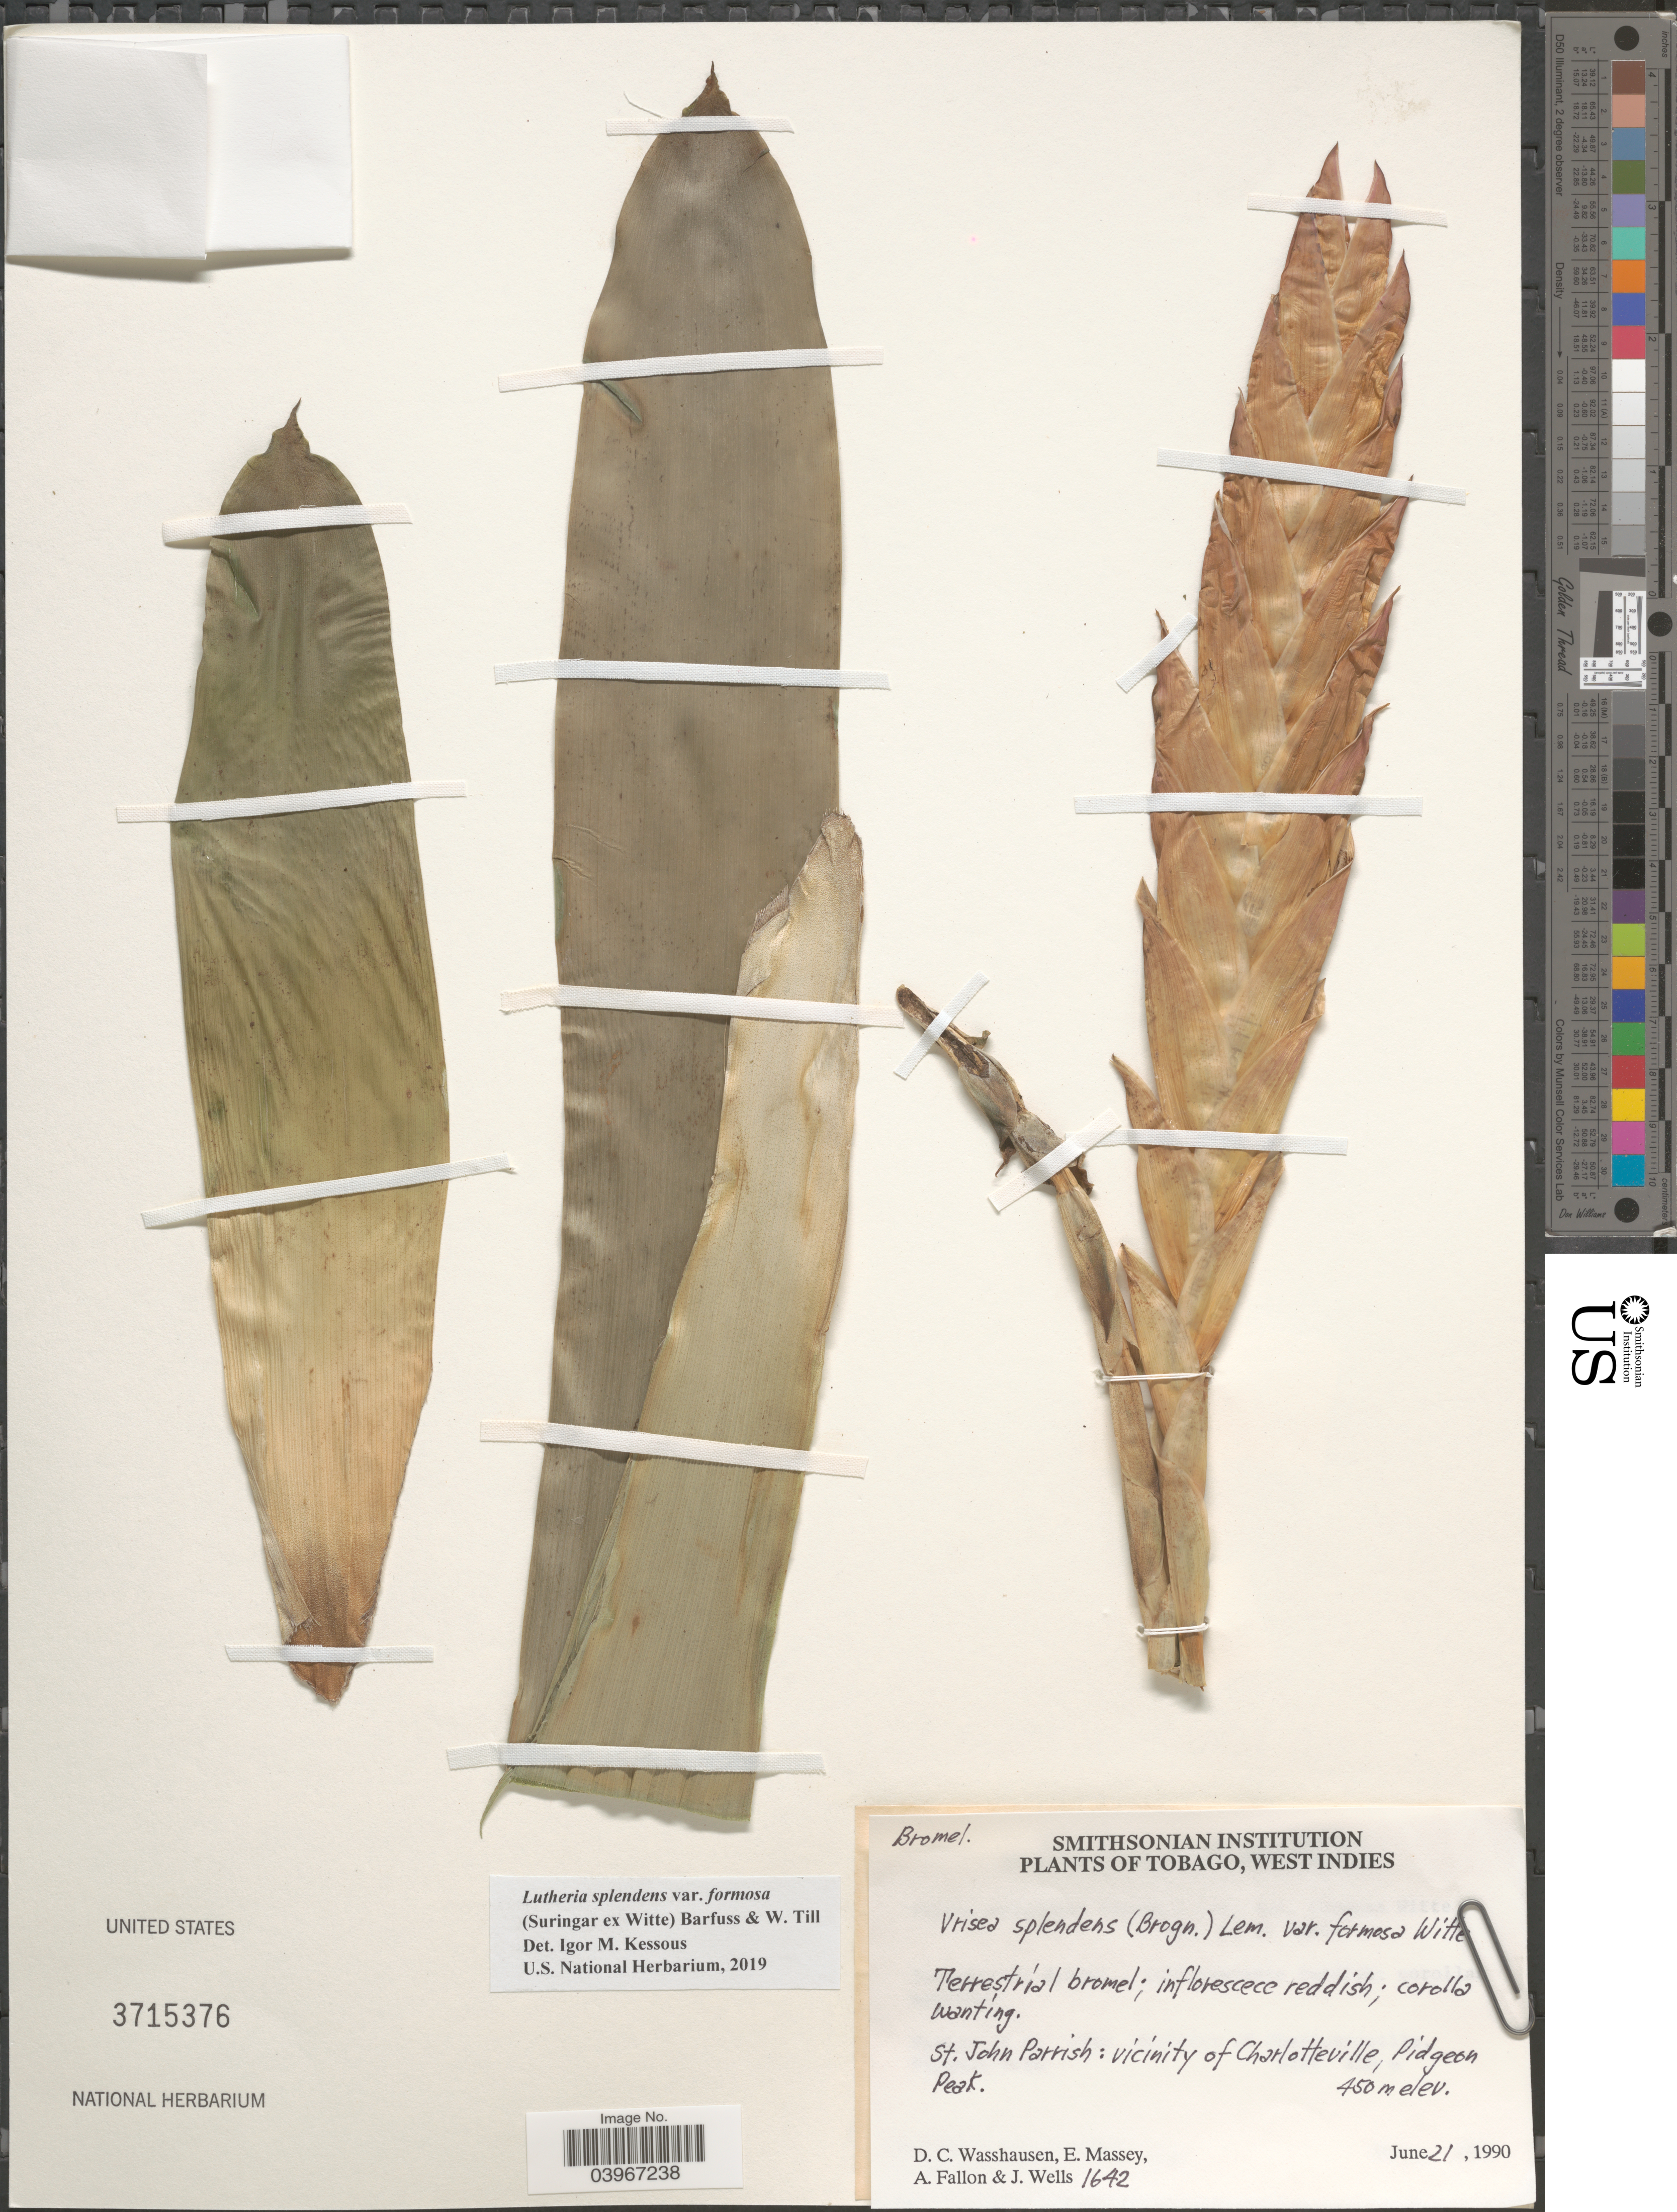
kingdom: Plantae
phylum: Tracheophyta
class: Liliopsida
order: Poales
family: Bromeliaceae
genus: Lutheria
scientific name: Lutheria splendens var. formosa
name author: (Suringar ex Witte) Barfuss & W. Till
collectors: D. C. Wasshausen, E. Massey, A. Fallon & J. Wells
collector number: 1642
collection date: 1990-06-21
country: Trinidad and Tobago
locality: Tobago, West Indies. St. John Parrish: vicinity of Charlotteville, Pidgeon Peak.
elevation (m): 450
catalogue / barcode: US 3715376